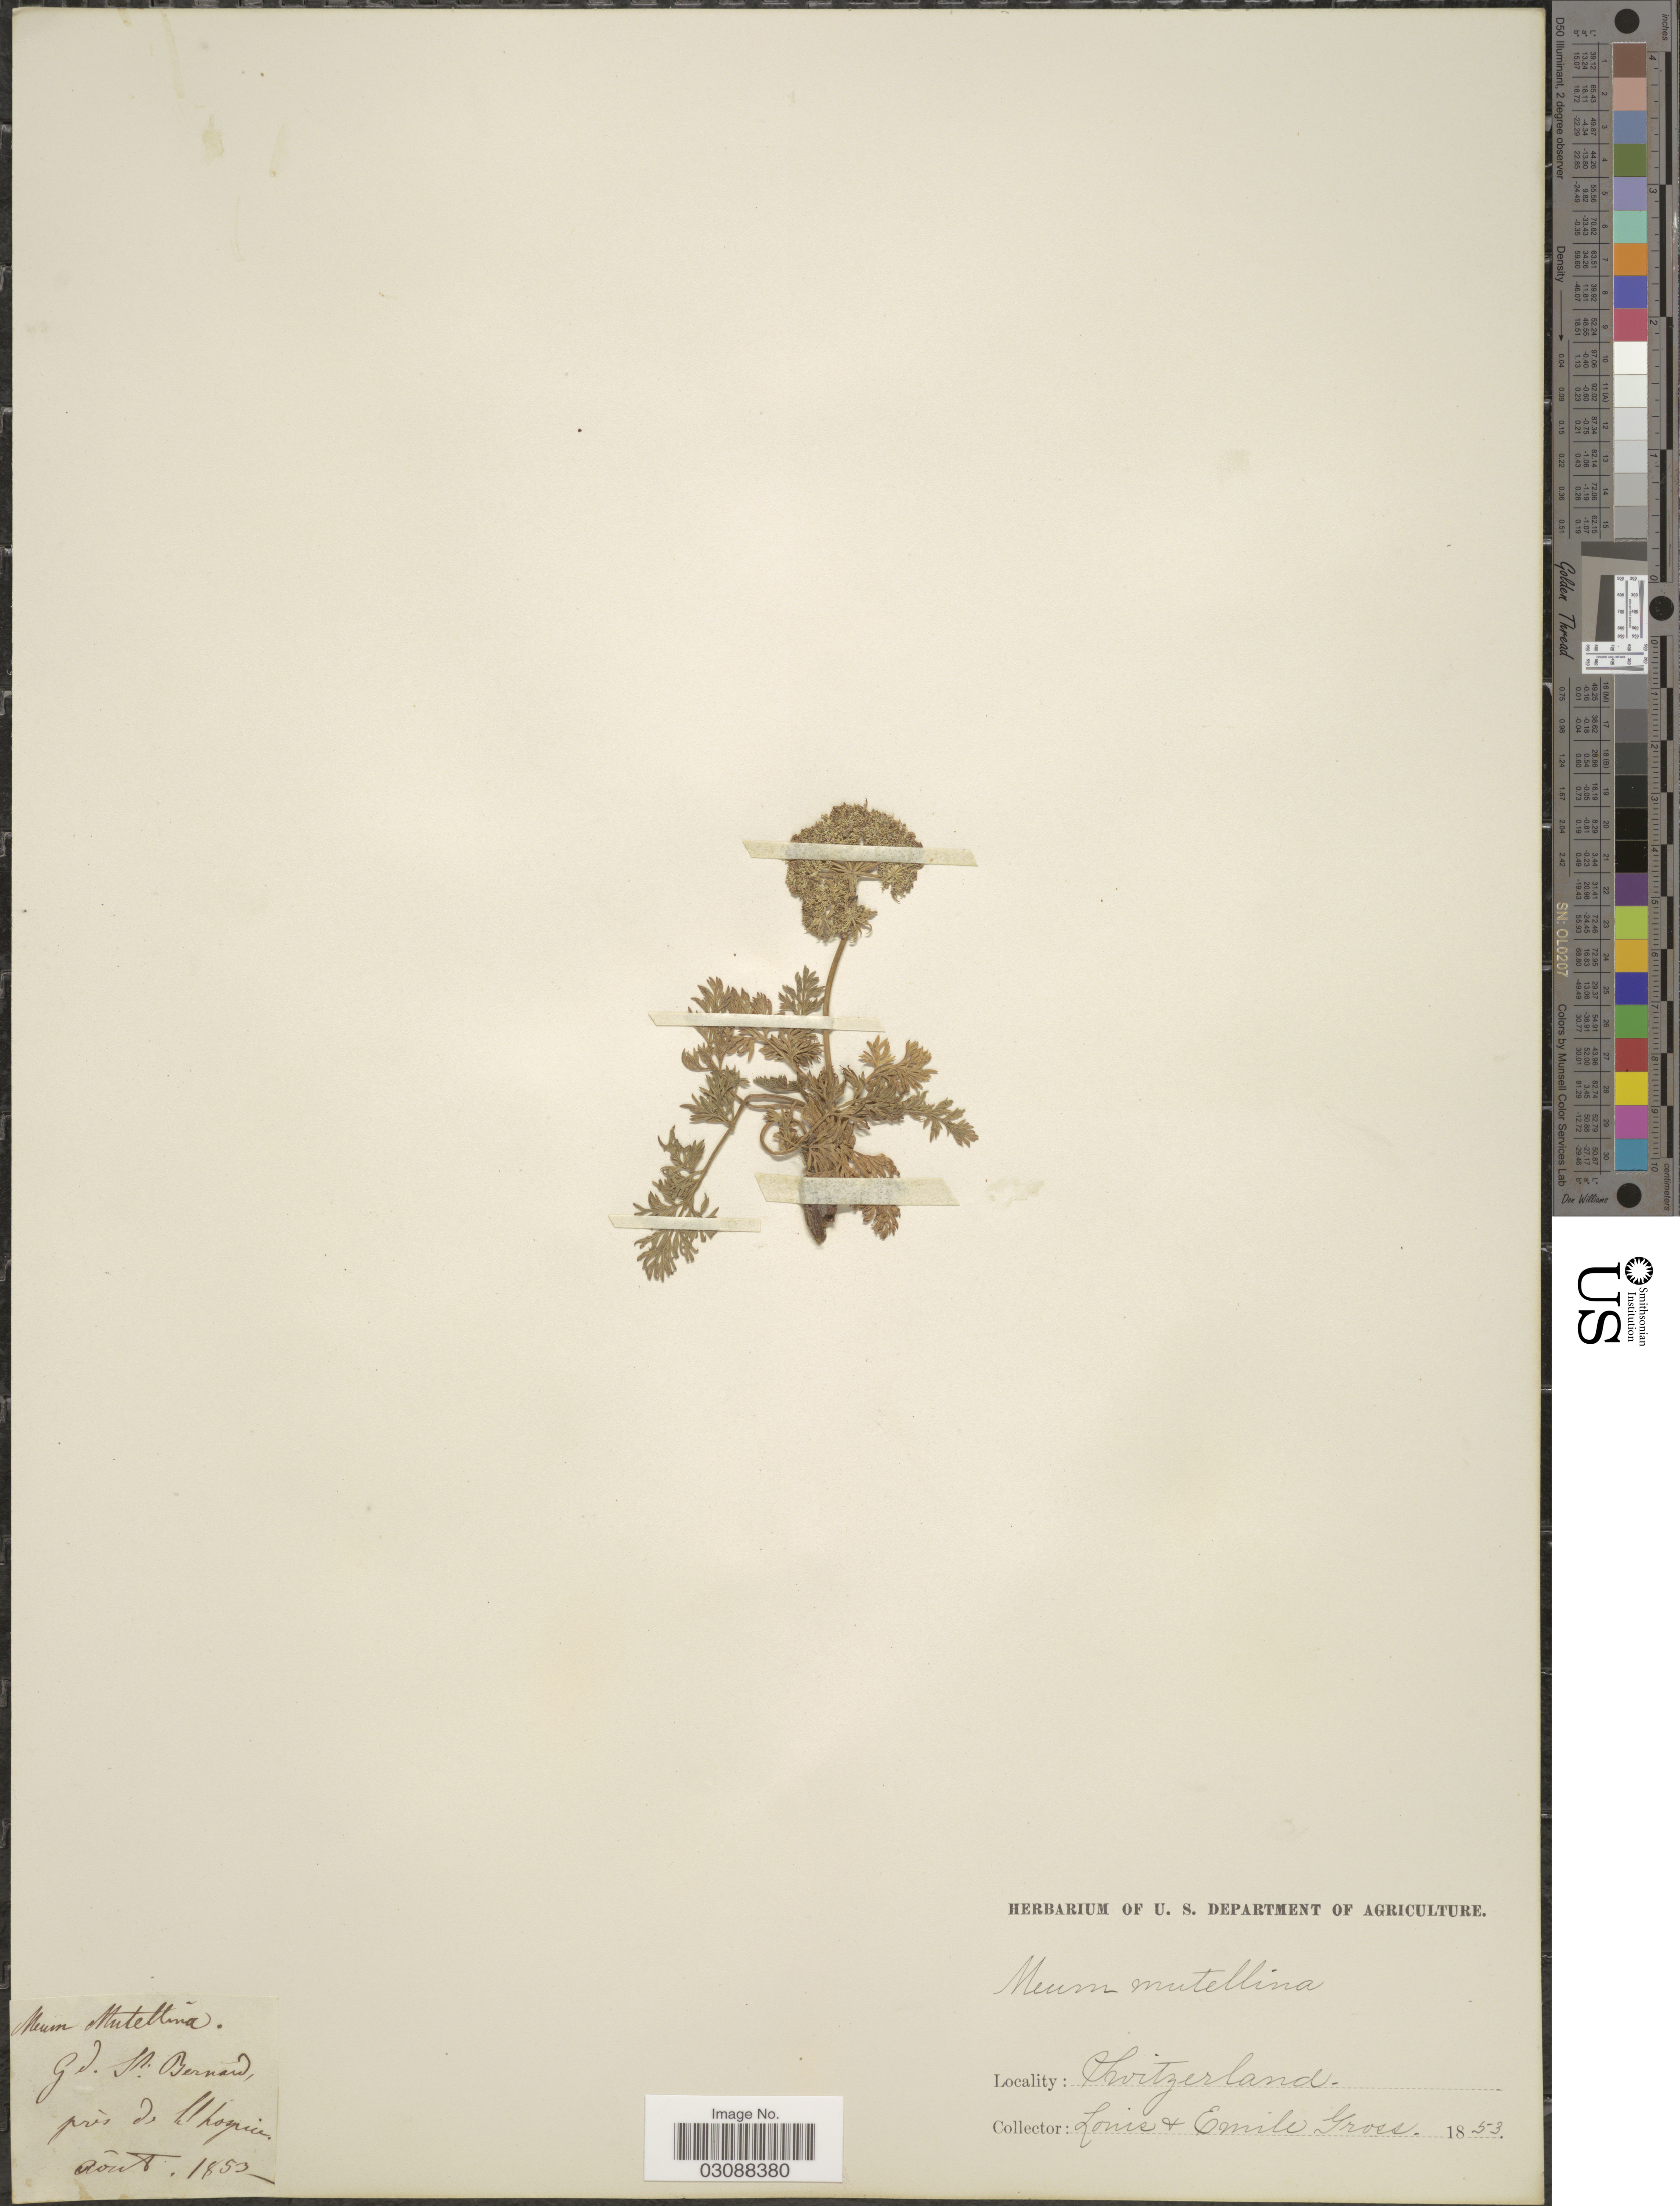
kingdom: Plantae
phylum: Tracheophyta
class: Magnoliopsida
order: Apiales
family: Apiaceae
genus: Meum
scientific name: Meum mutellina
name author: (L.) Gaertn.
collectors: L. Gross & E. A. Gross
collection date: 1853-08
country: Switzerland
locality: Gd. St. Bernard, près de l'hospice.